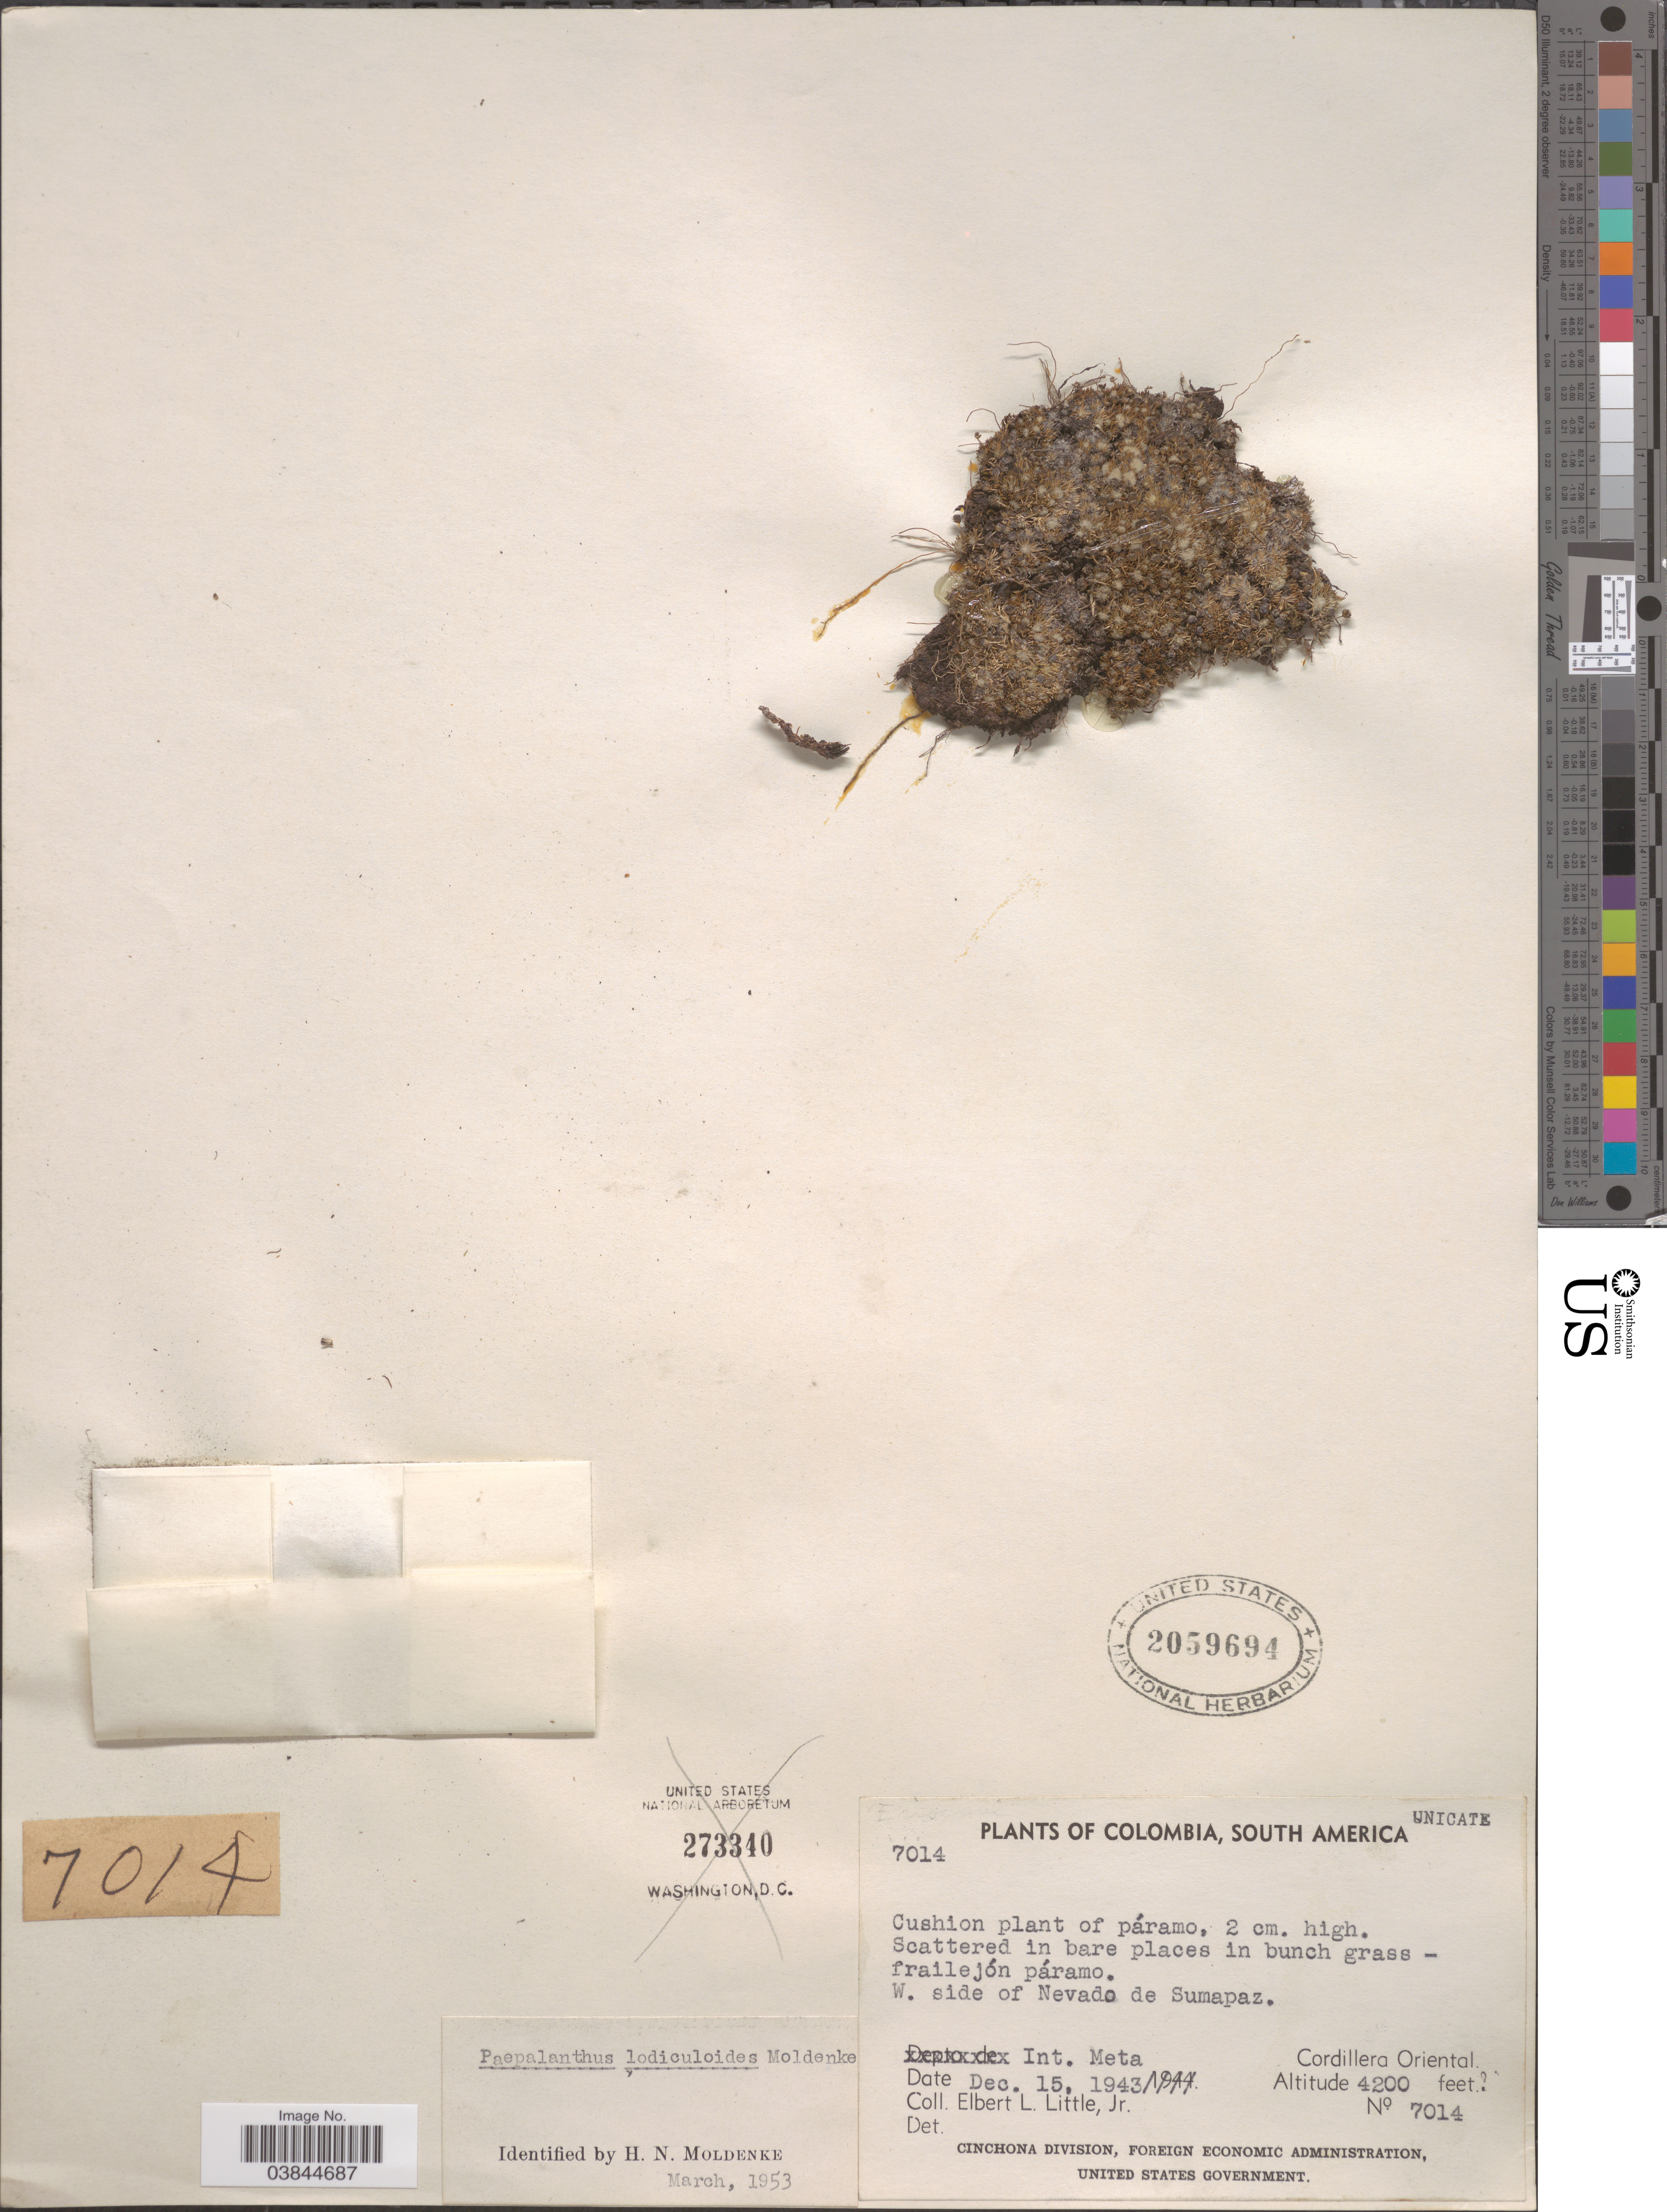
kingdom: Plantae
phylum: Tracheophyta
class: Liliopsida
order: Poales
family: Eriocaulaceae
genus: Paepalanthus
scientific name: Paepalanthus lodiculoides var. lodiculoides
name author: Moldenke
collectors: E. L. Little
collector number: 7014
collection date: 1943-12-15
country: Colombia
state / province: Meta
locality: W. side of Nevado de Sumapaz. Int. Meta. Cordillera Oriental.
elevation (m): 1280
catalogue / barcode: US 2059694